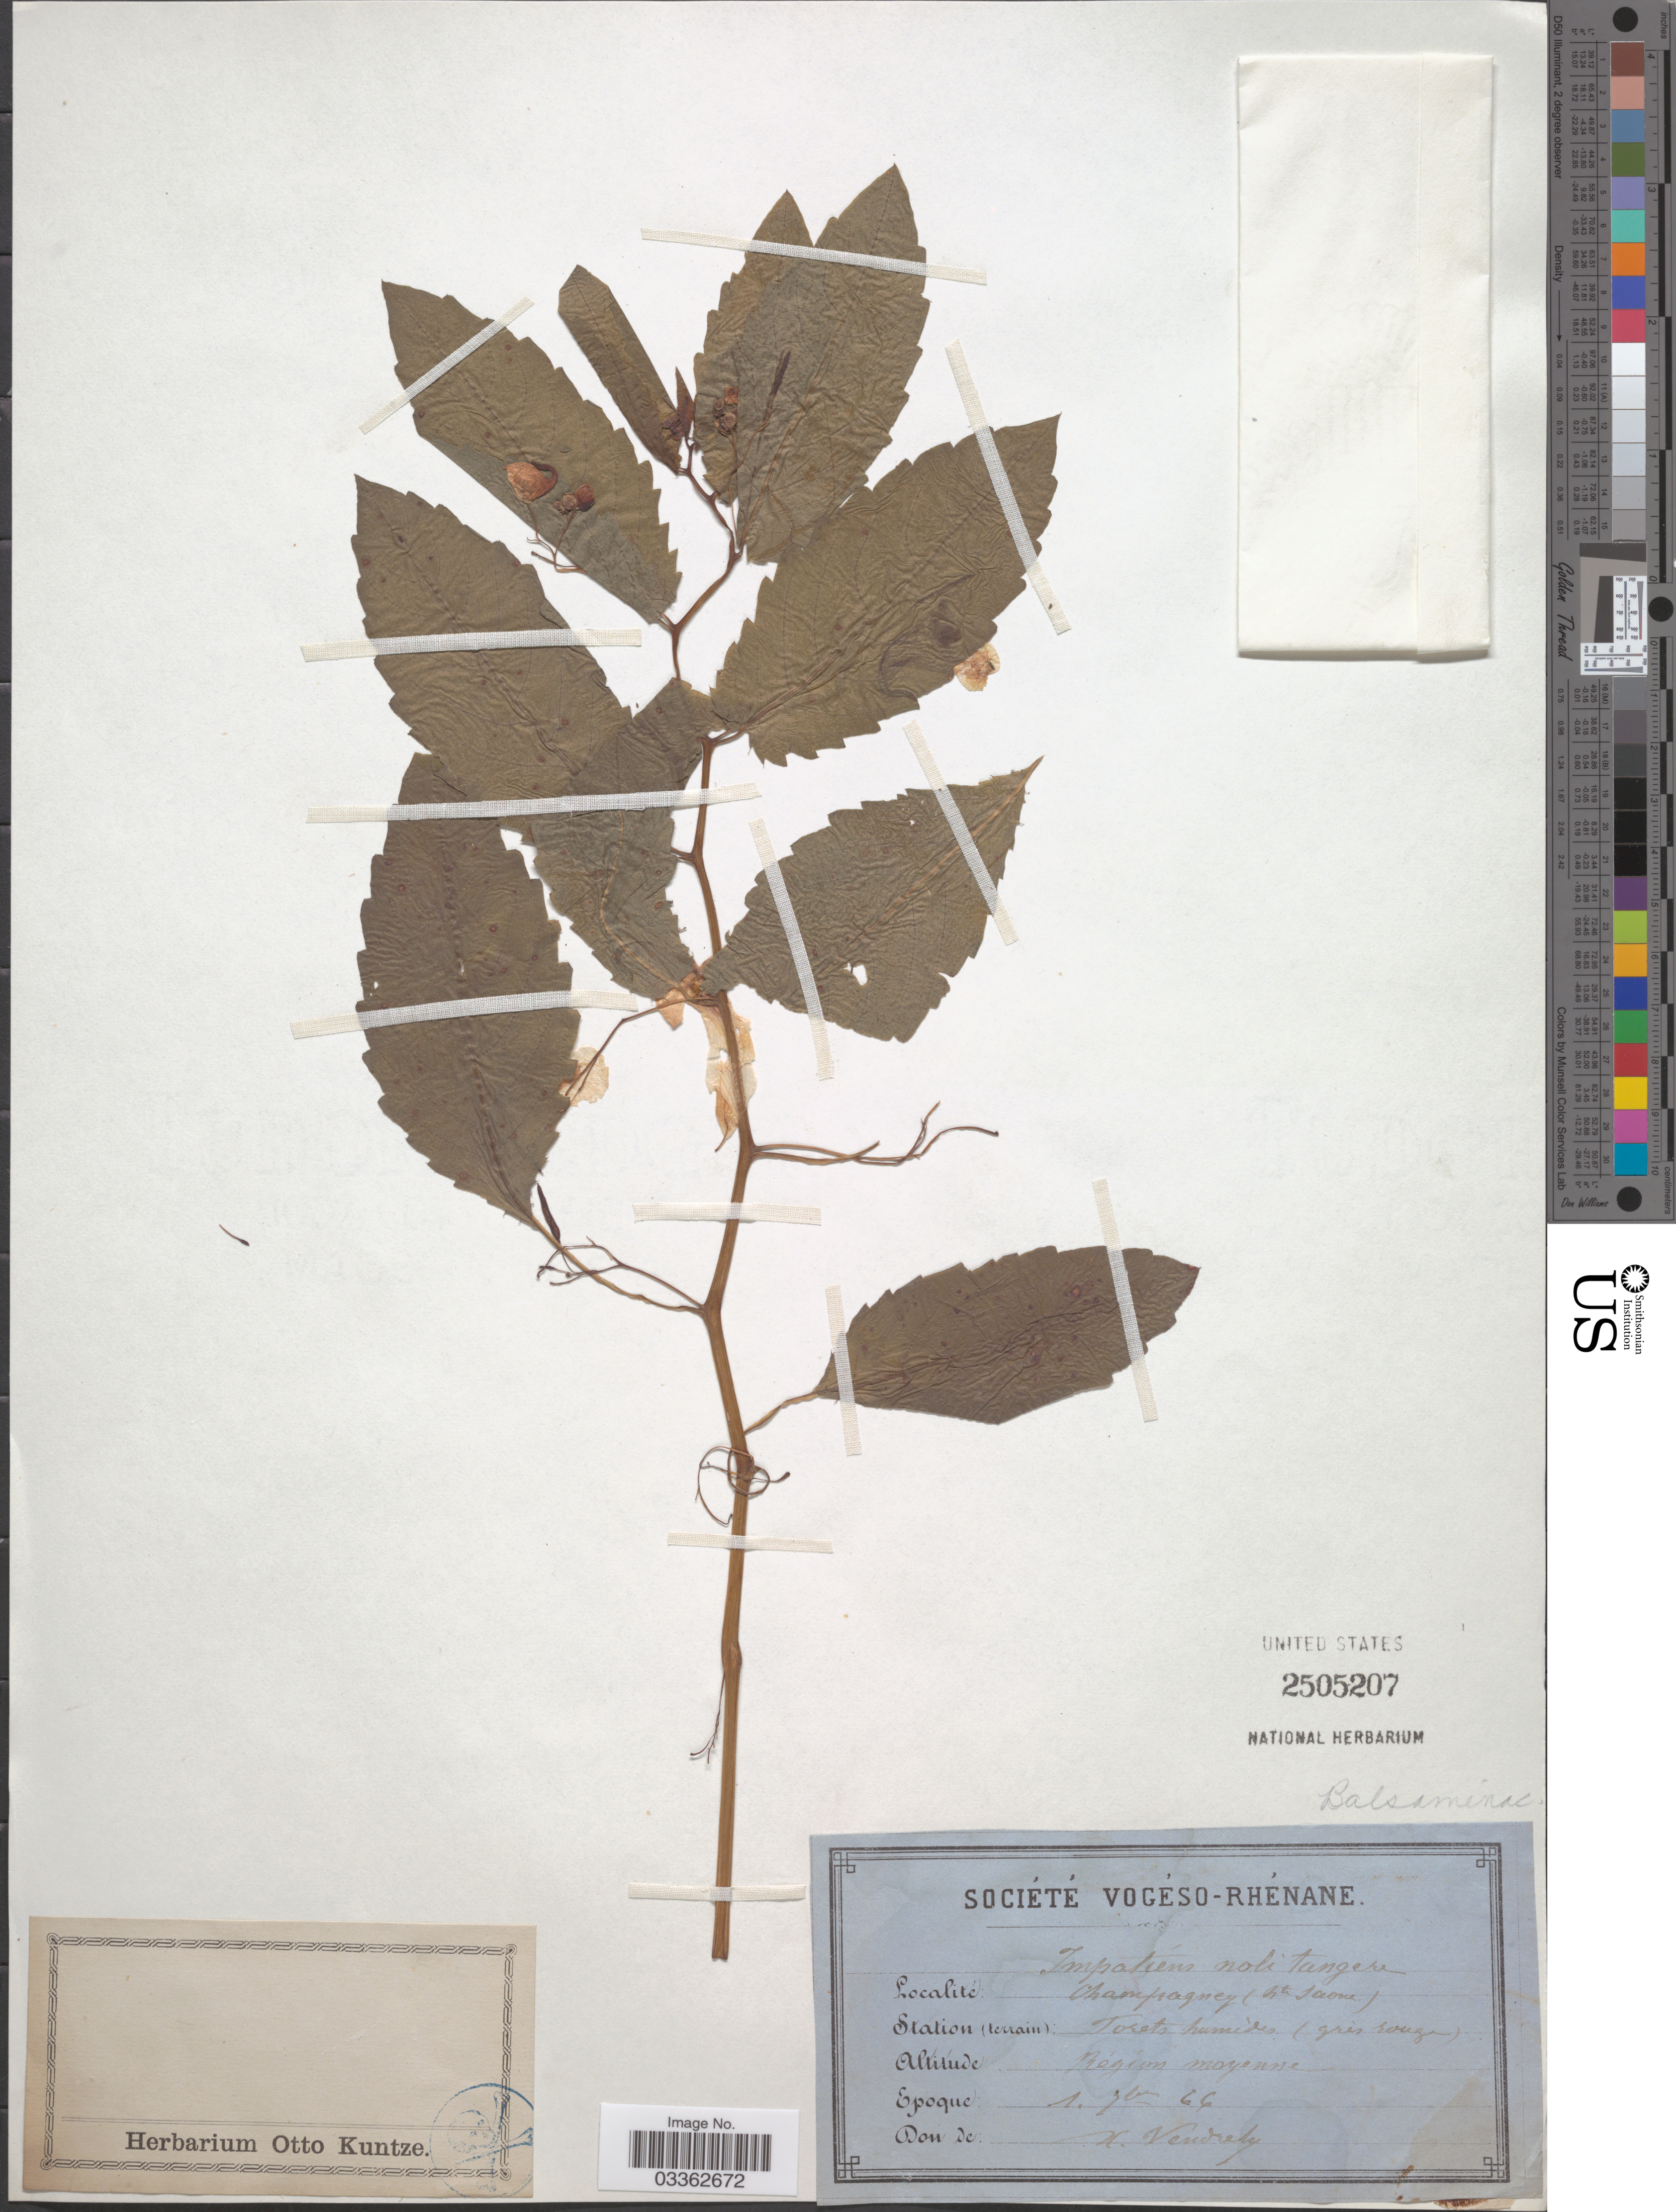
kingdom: Plantae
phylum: Tracheophyta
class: Magnoliopsida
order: Ericales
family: Balsaminaceae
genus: Impatiens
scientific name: Impatiens noli-tangere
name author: L.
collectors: X. Vendrely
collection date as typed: Transcribed d/m/y: 1/9/66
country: France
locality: Champagney (hte Saone).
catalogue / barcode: US 2505207